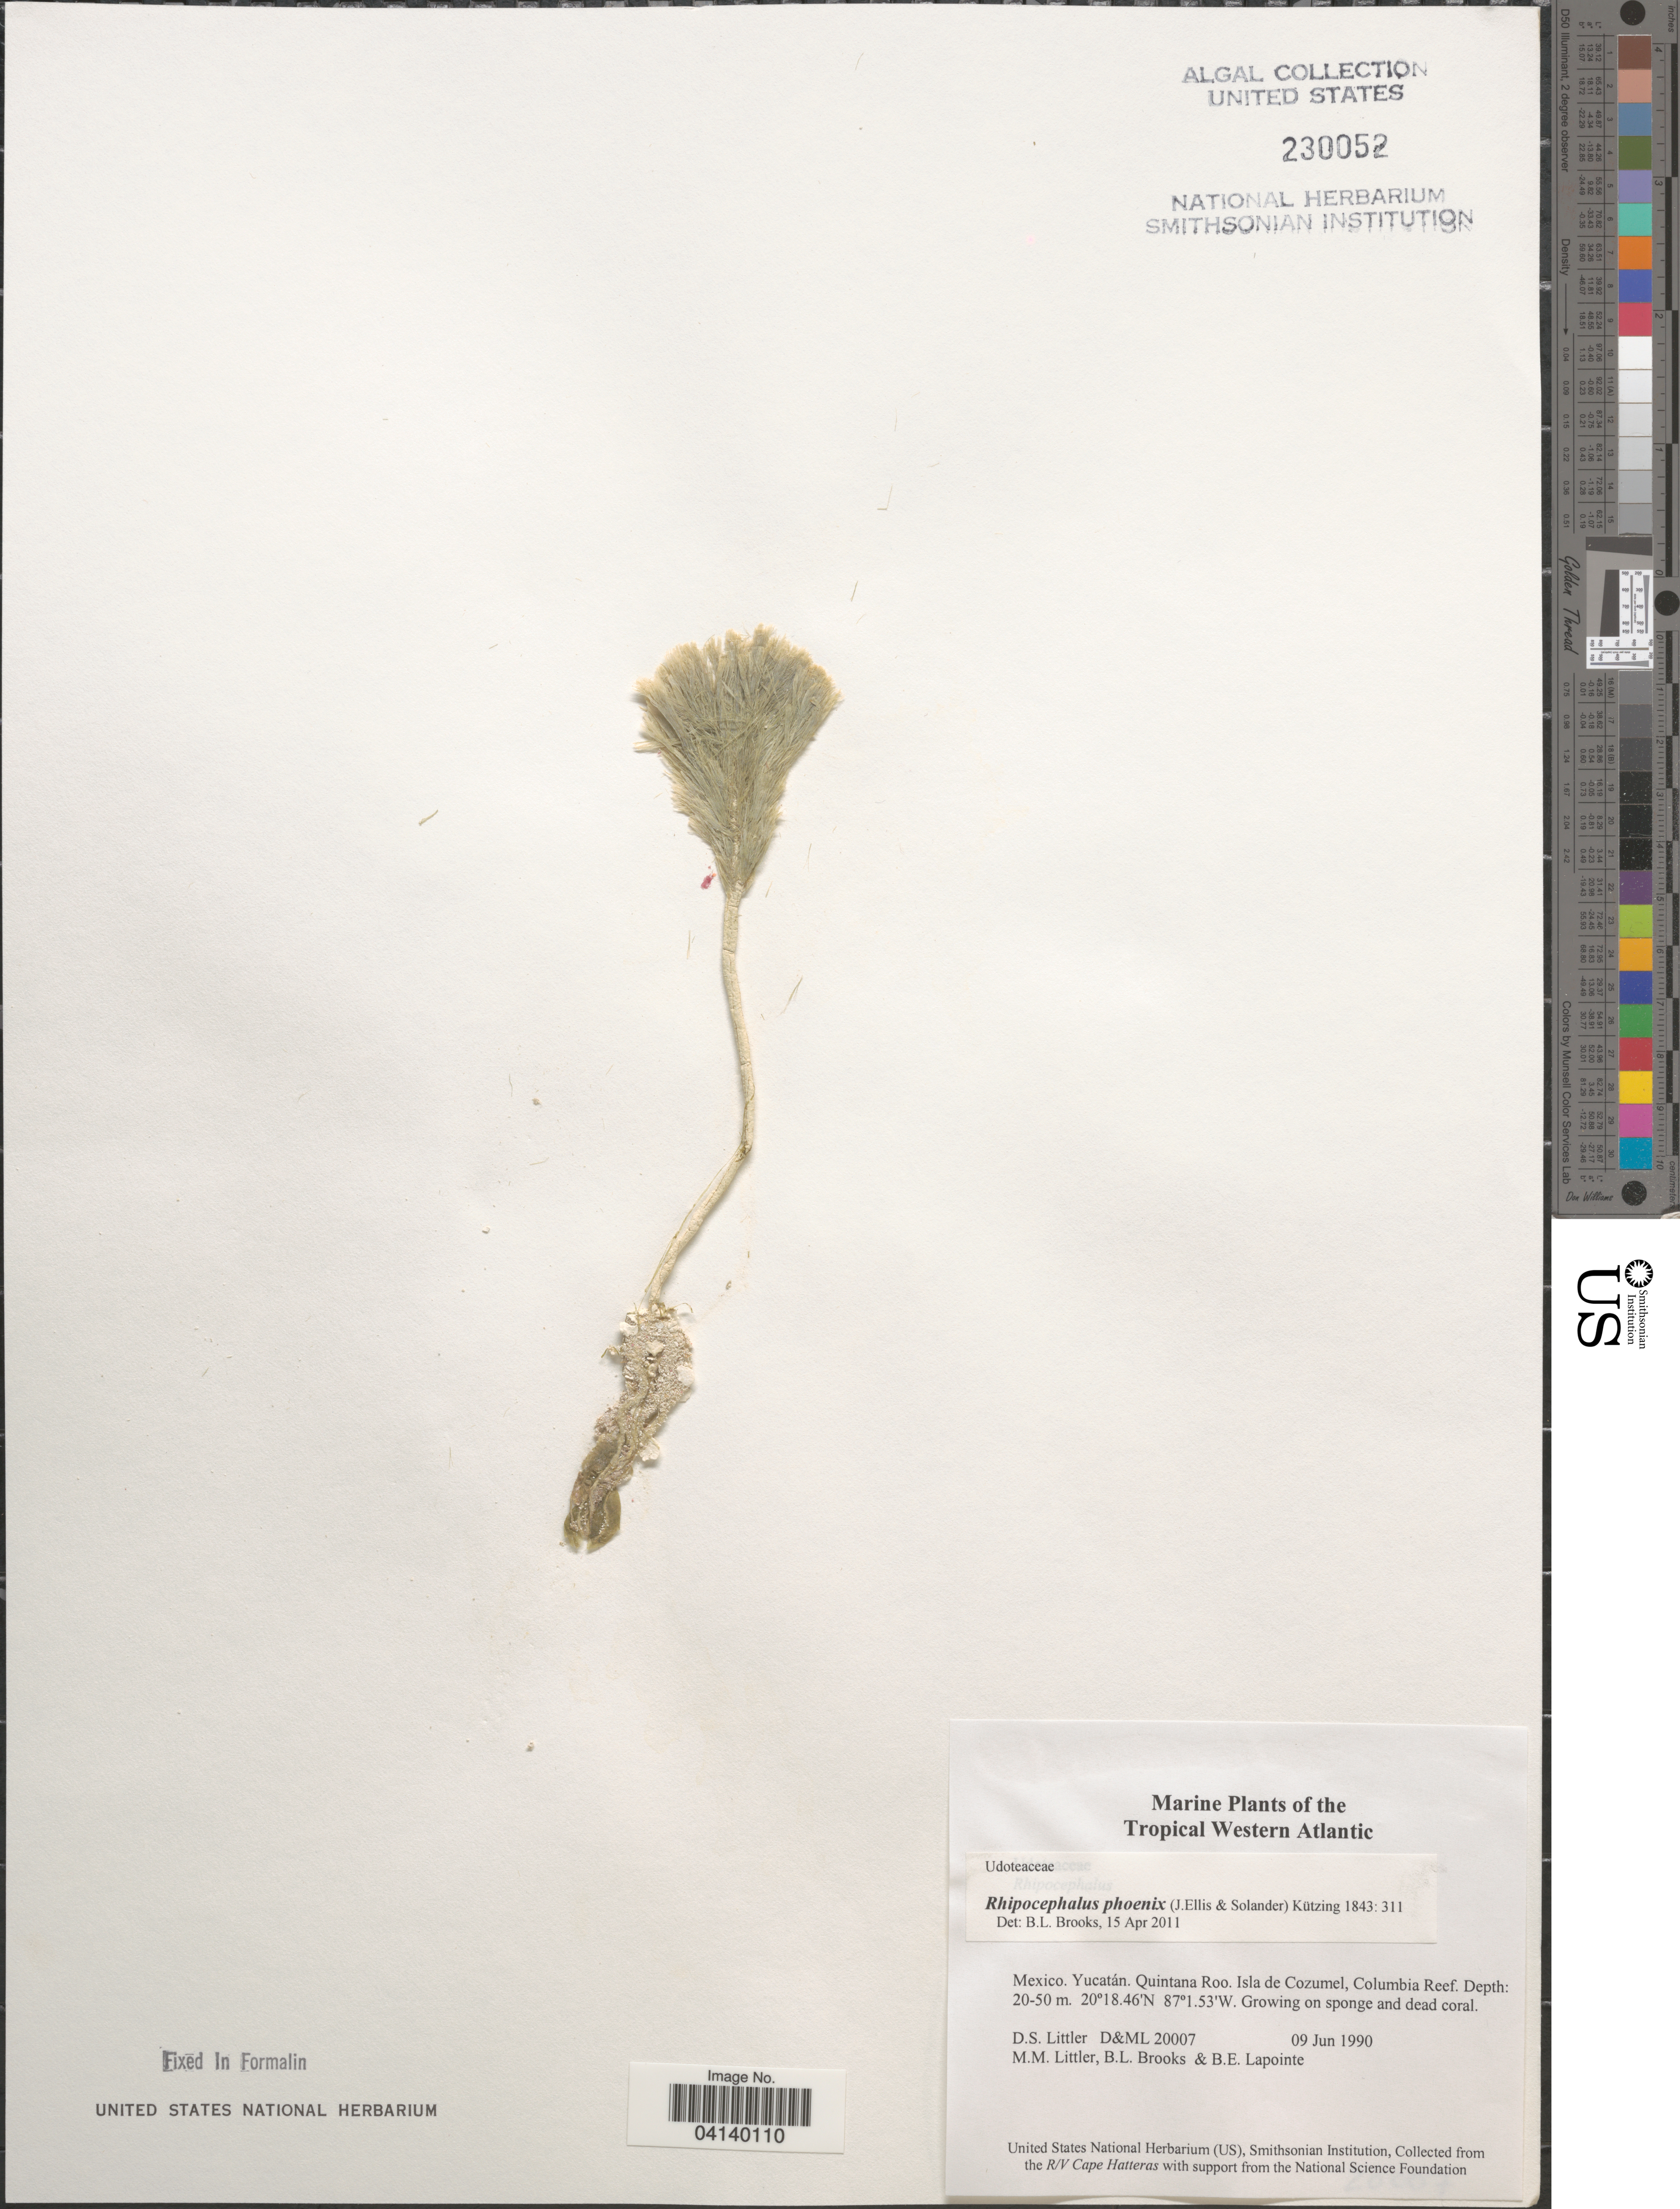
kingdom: Plantae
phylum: Chlorophyta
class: Ulvophyceae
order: Bryopsidales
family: Udoteaceae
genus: Rhipocephalus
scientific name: Rhipocephalus phoenix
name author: (J. Ellis & Sol.) Kütz.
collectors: D. S. Littler, B. Brooks & B. Lapointe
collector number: D&ML20007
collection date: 1990-06-09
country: Mexico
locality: Tropical Western Atlantic. Yucatán. Quintana Roo. Isla de Cozumel, Columbia Reef.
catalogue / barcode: US 230052